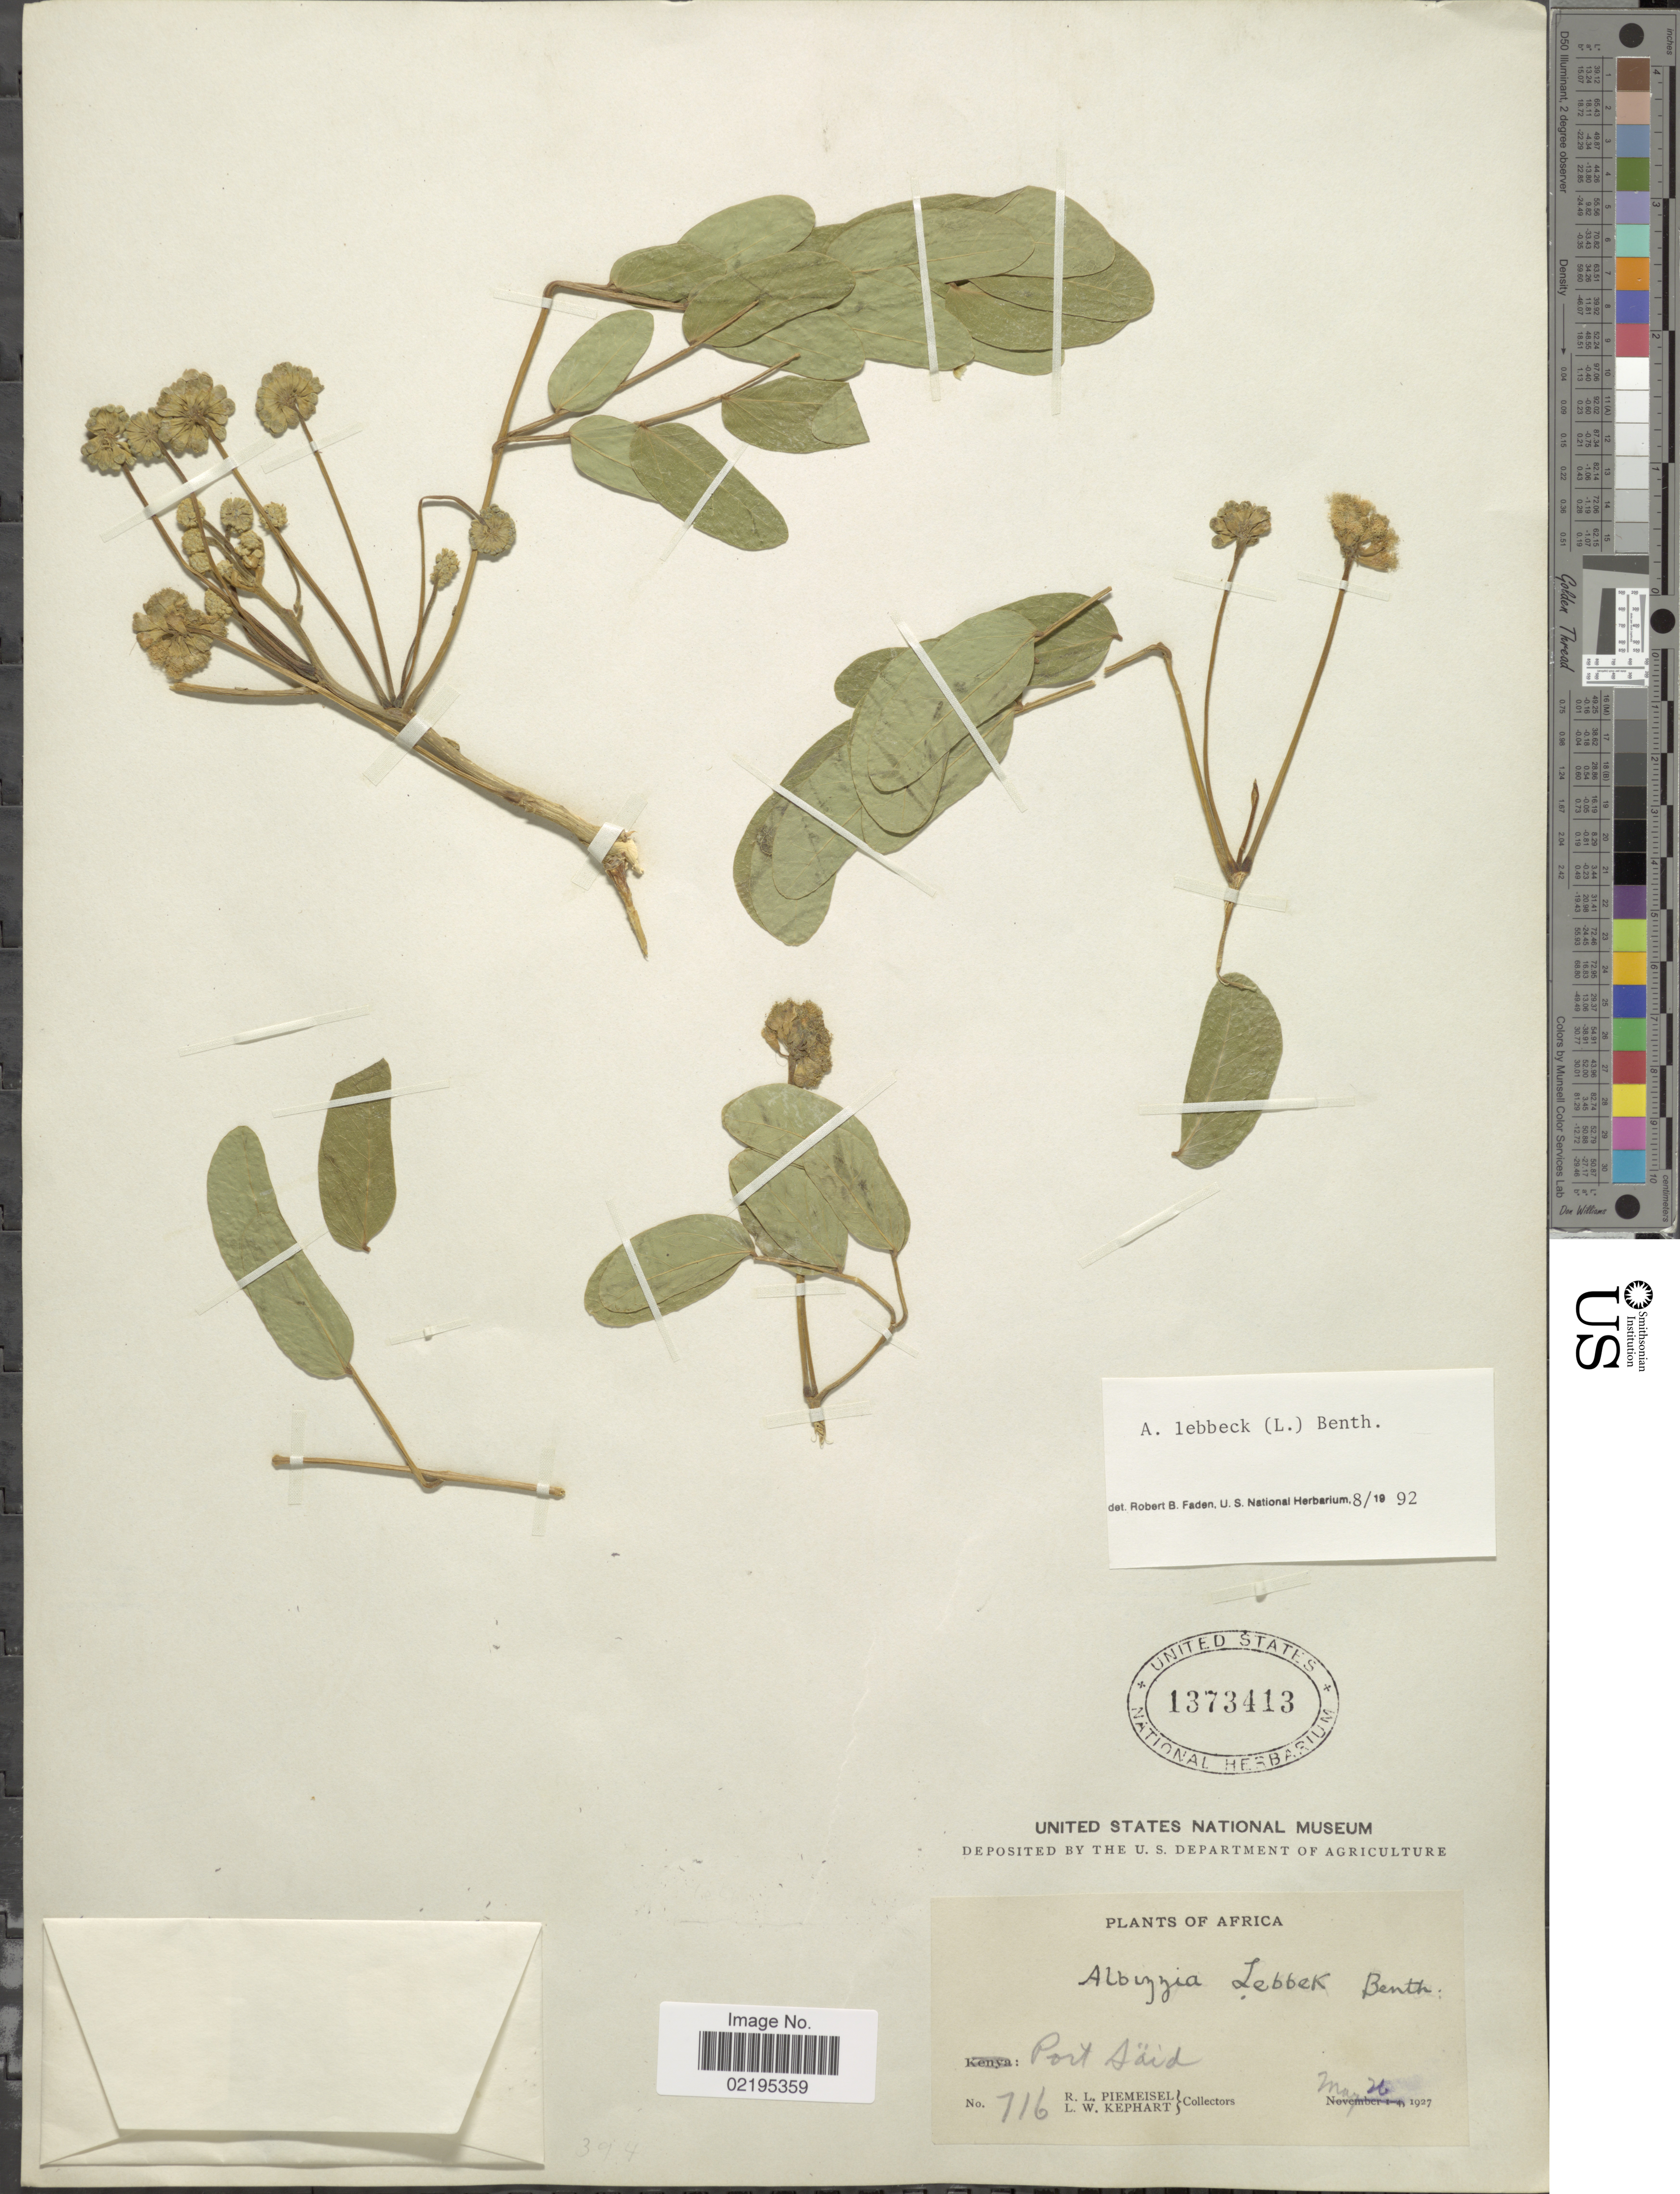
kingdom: Plantae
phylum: Tracheophyta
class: Magnoliopsida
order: Fabales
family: Fabaceae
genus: Albizia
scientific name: Albizia lebbeck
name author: (L.) Benth.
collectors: R. L. Piemeisel & L. W. Kephart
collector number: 716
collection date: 1927-05-26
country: Egypt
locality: Port Said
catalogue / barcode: US 1373413